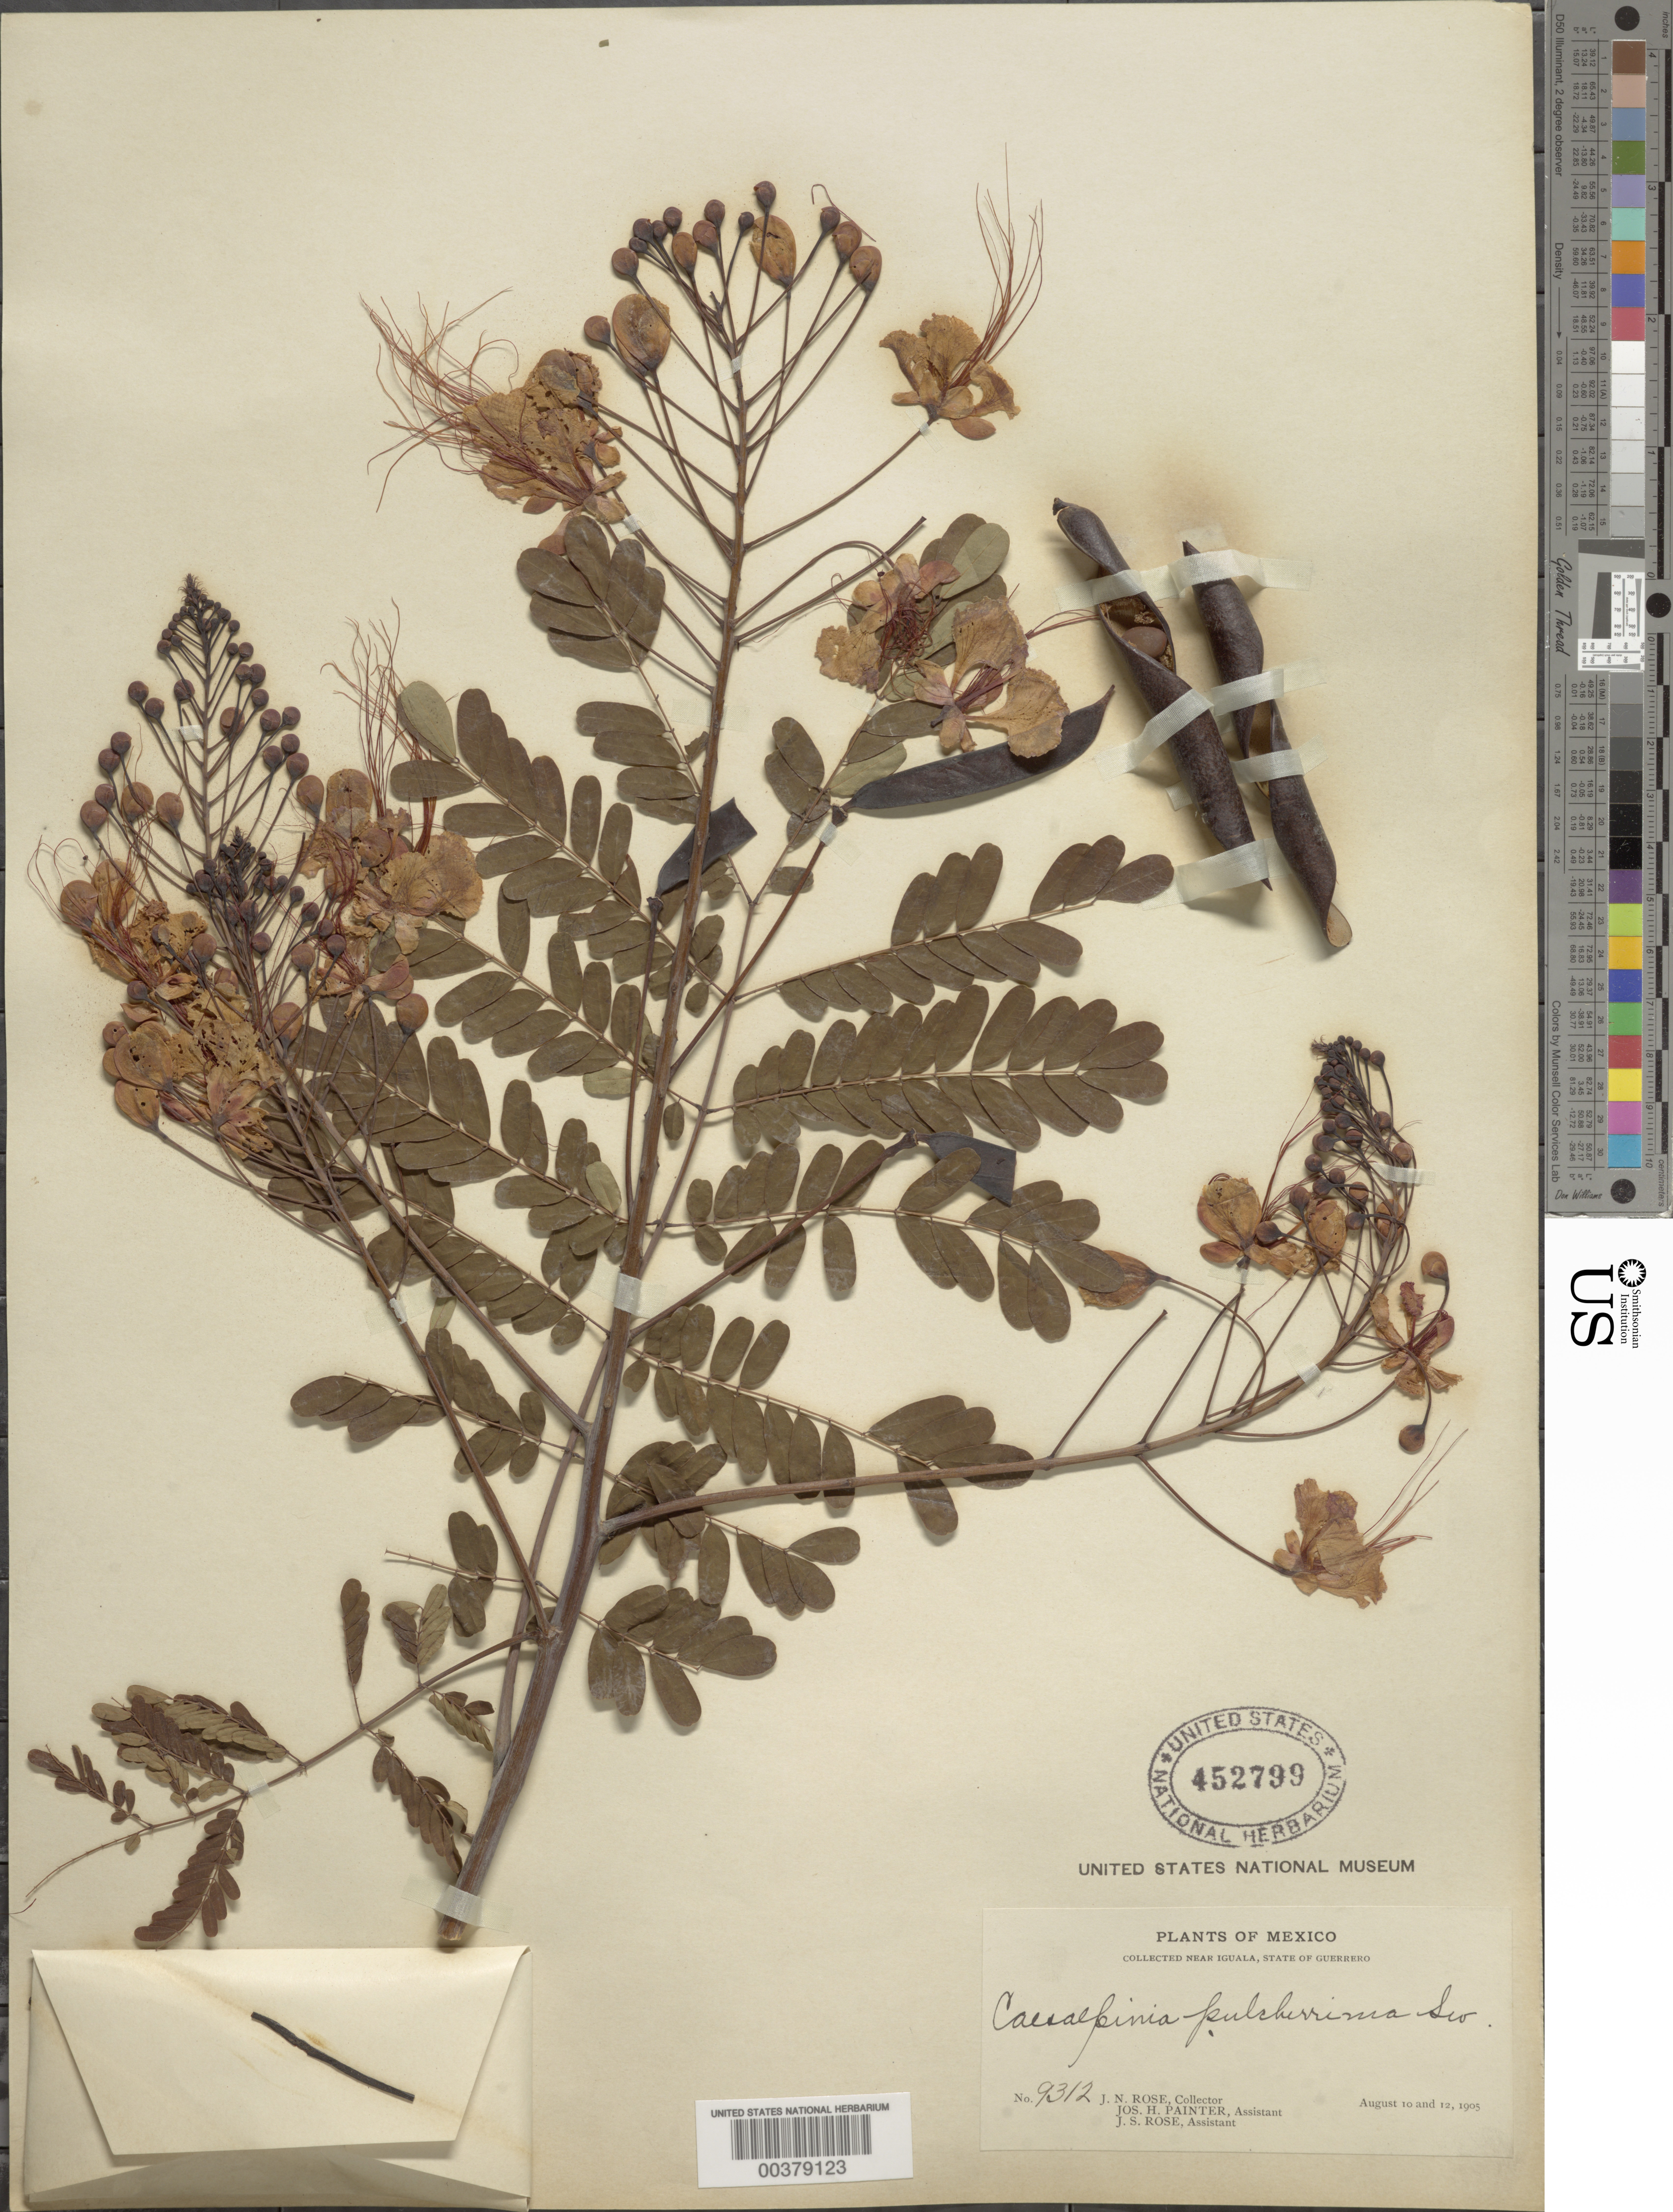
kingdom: Plantae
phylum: Tracheophyta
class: Magnoliopsida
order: Fabales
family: Fabaceae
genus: Caesalpinia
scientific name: Caesalpinia pulcherrima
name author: (L.) Sw.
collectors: J. N. Rose, J. H. Painter & J. S. Rose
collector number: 9312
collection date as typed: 10 Aug 1905 and 12 Aug 1905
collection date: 1905-08-10,1905-08-12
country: Mexico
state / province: Guerrero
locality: Near Iguala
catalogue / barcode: US 452799